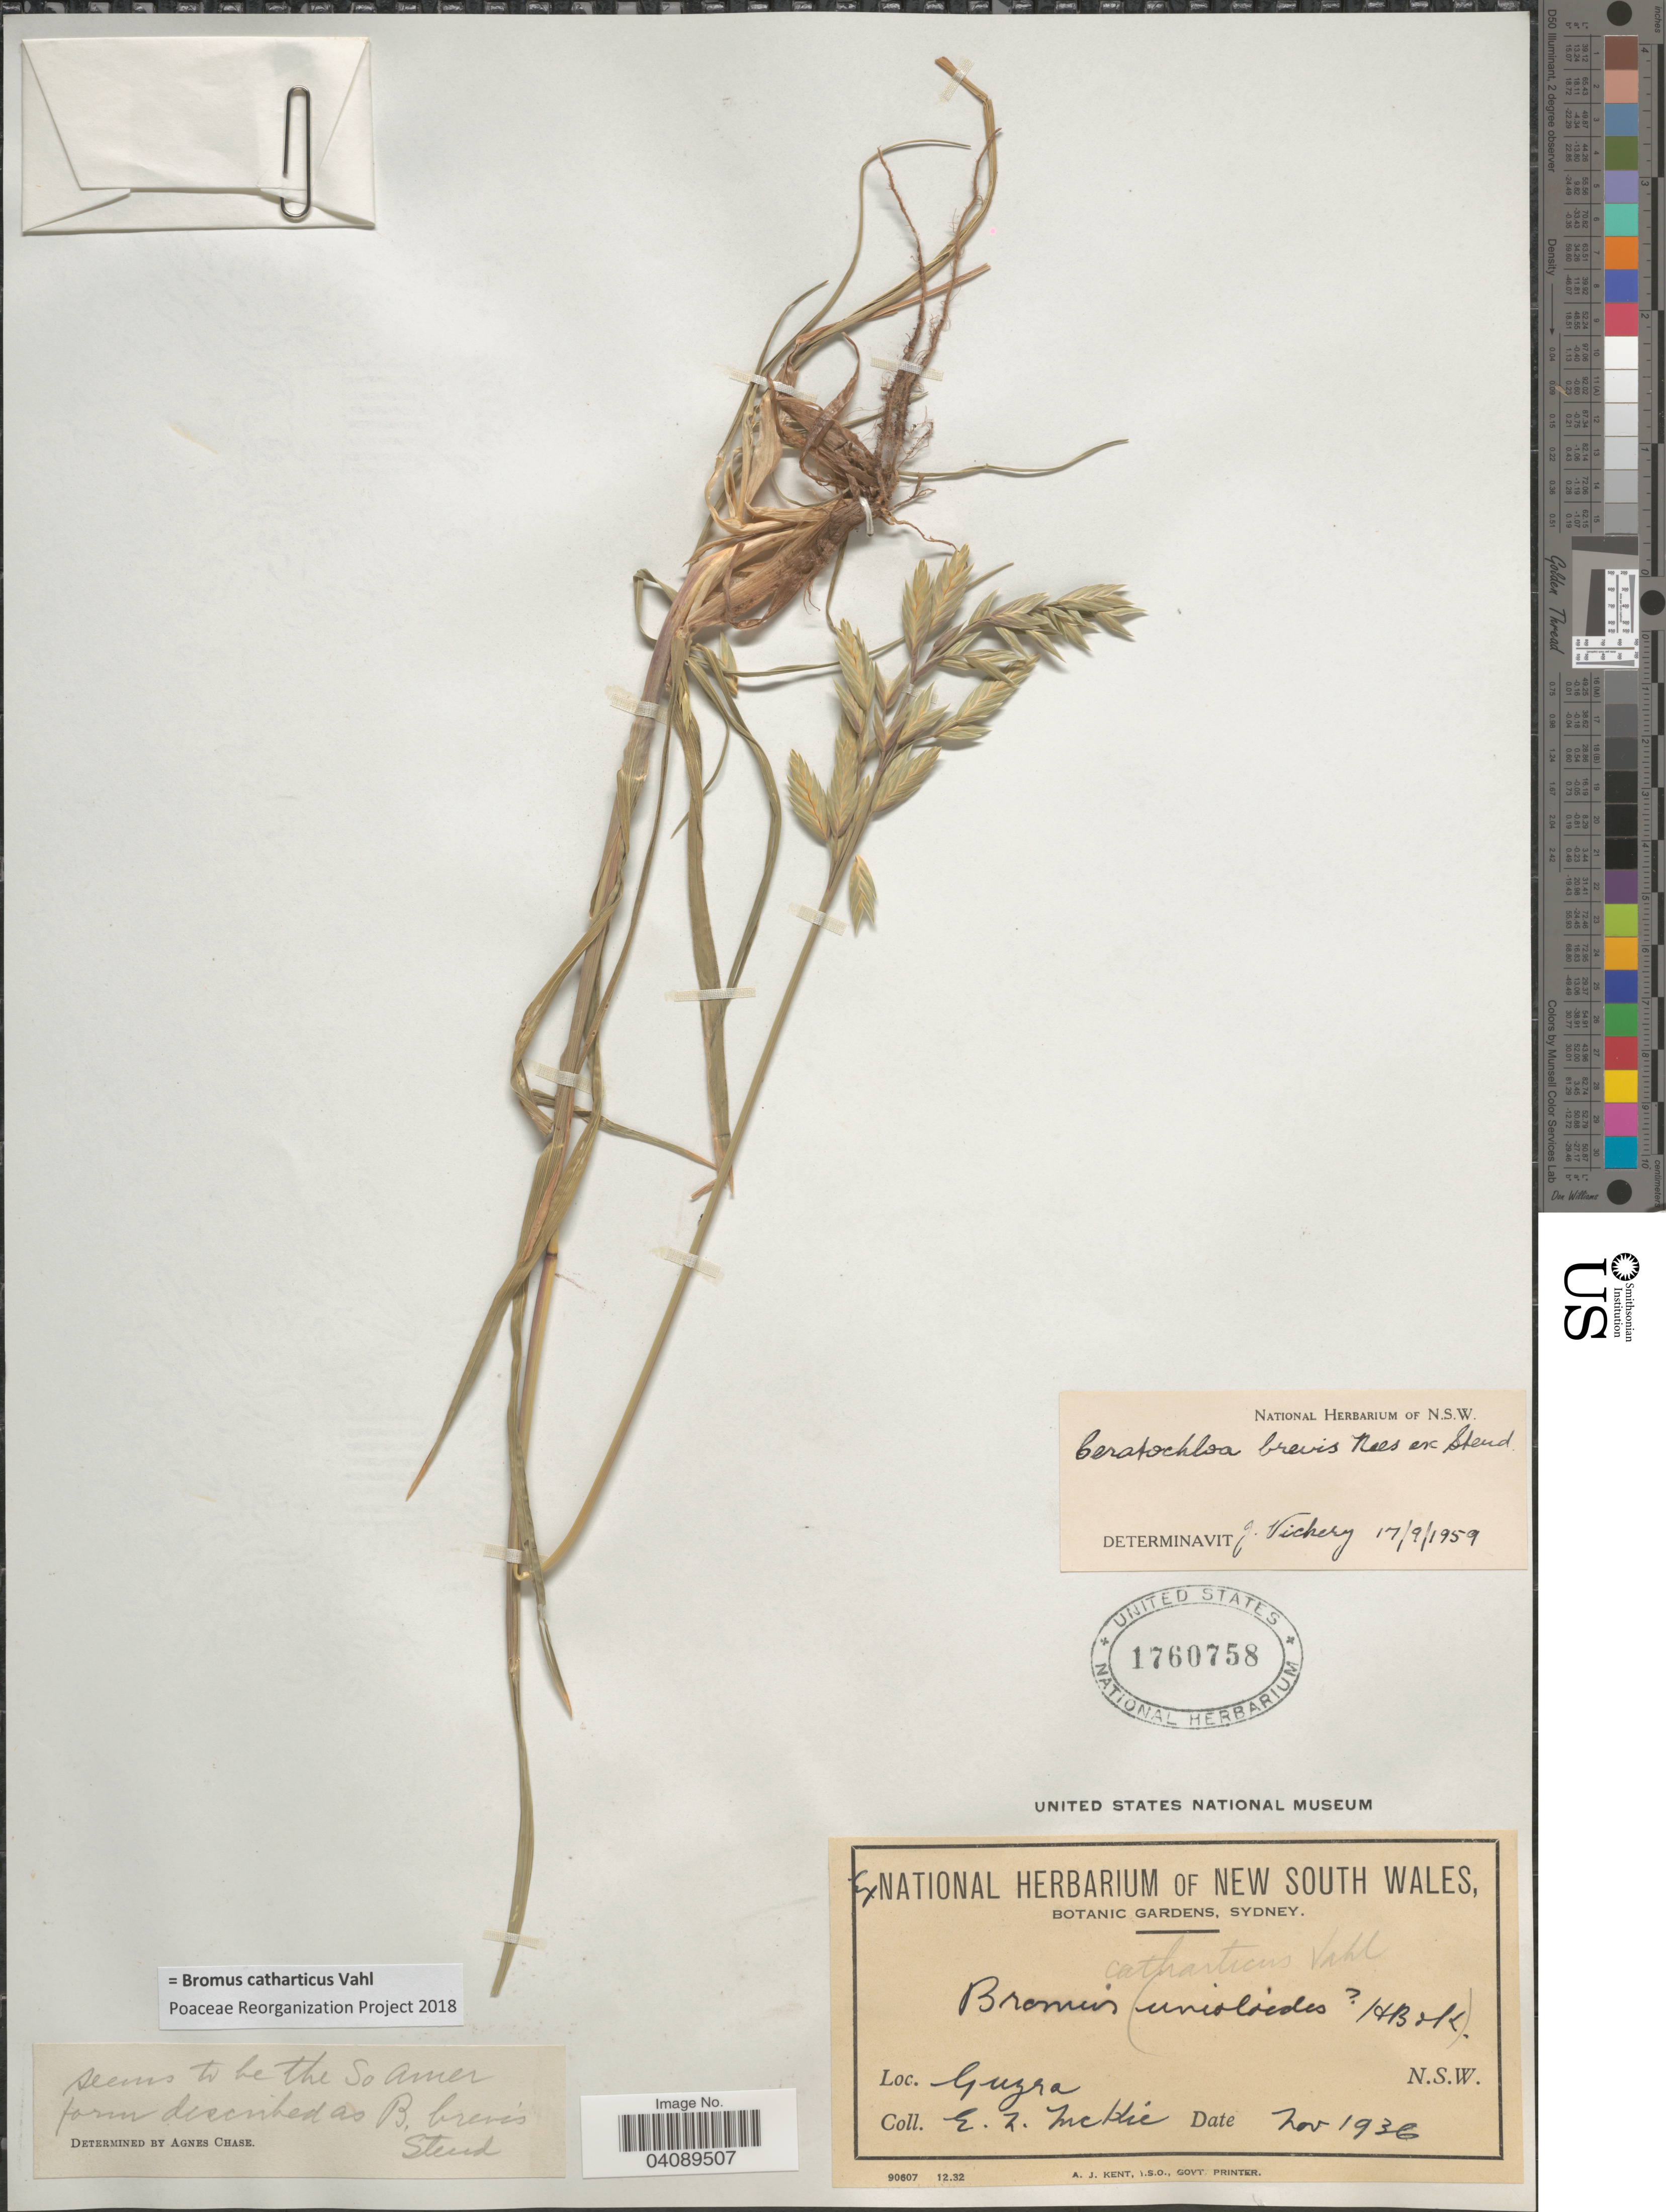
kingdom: Plantae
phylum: Tracheophyta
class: Liliopsida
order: Poales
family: Poaceae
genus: Bromus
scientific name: Bromus catharticus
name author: Vahl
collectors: McIntosch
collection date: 1936-11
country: Australia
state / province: New South Wales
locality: Guyra.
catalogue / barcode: US 1760758